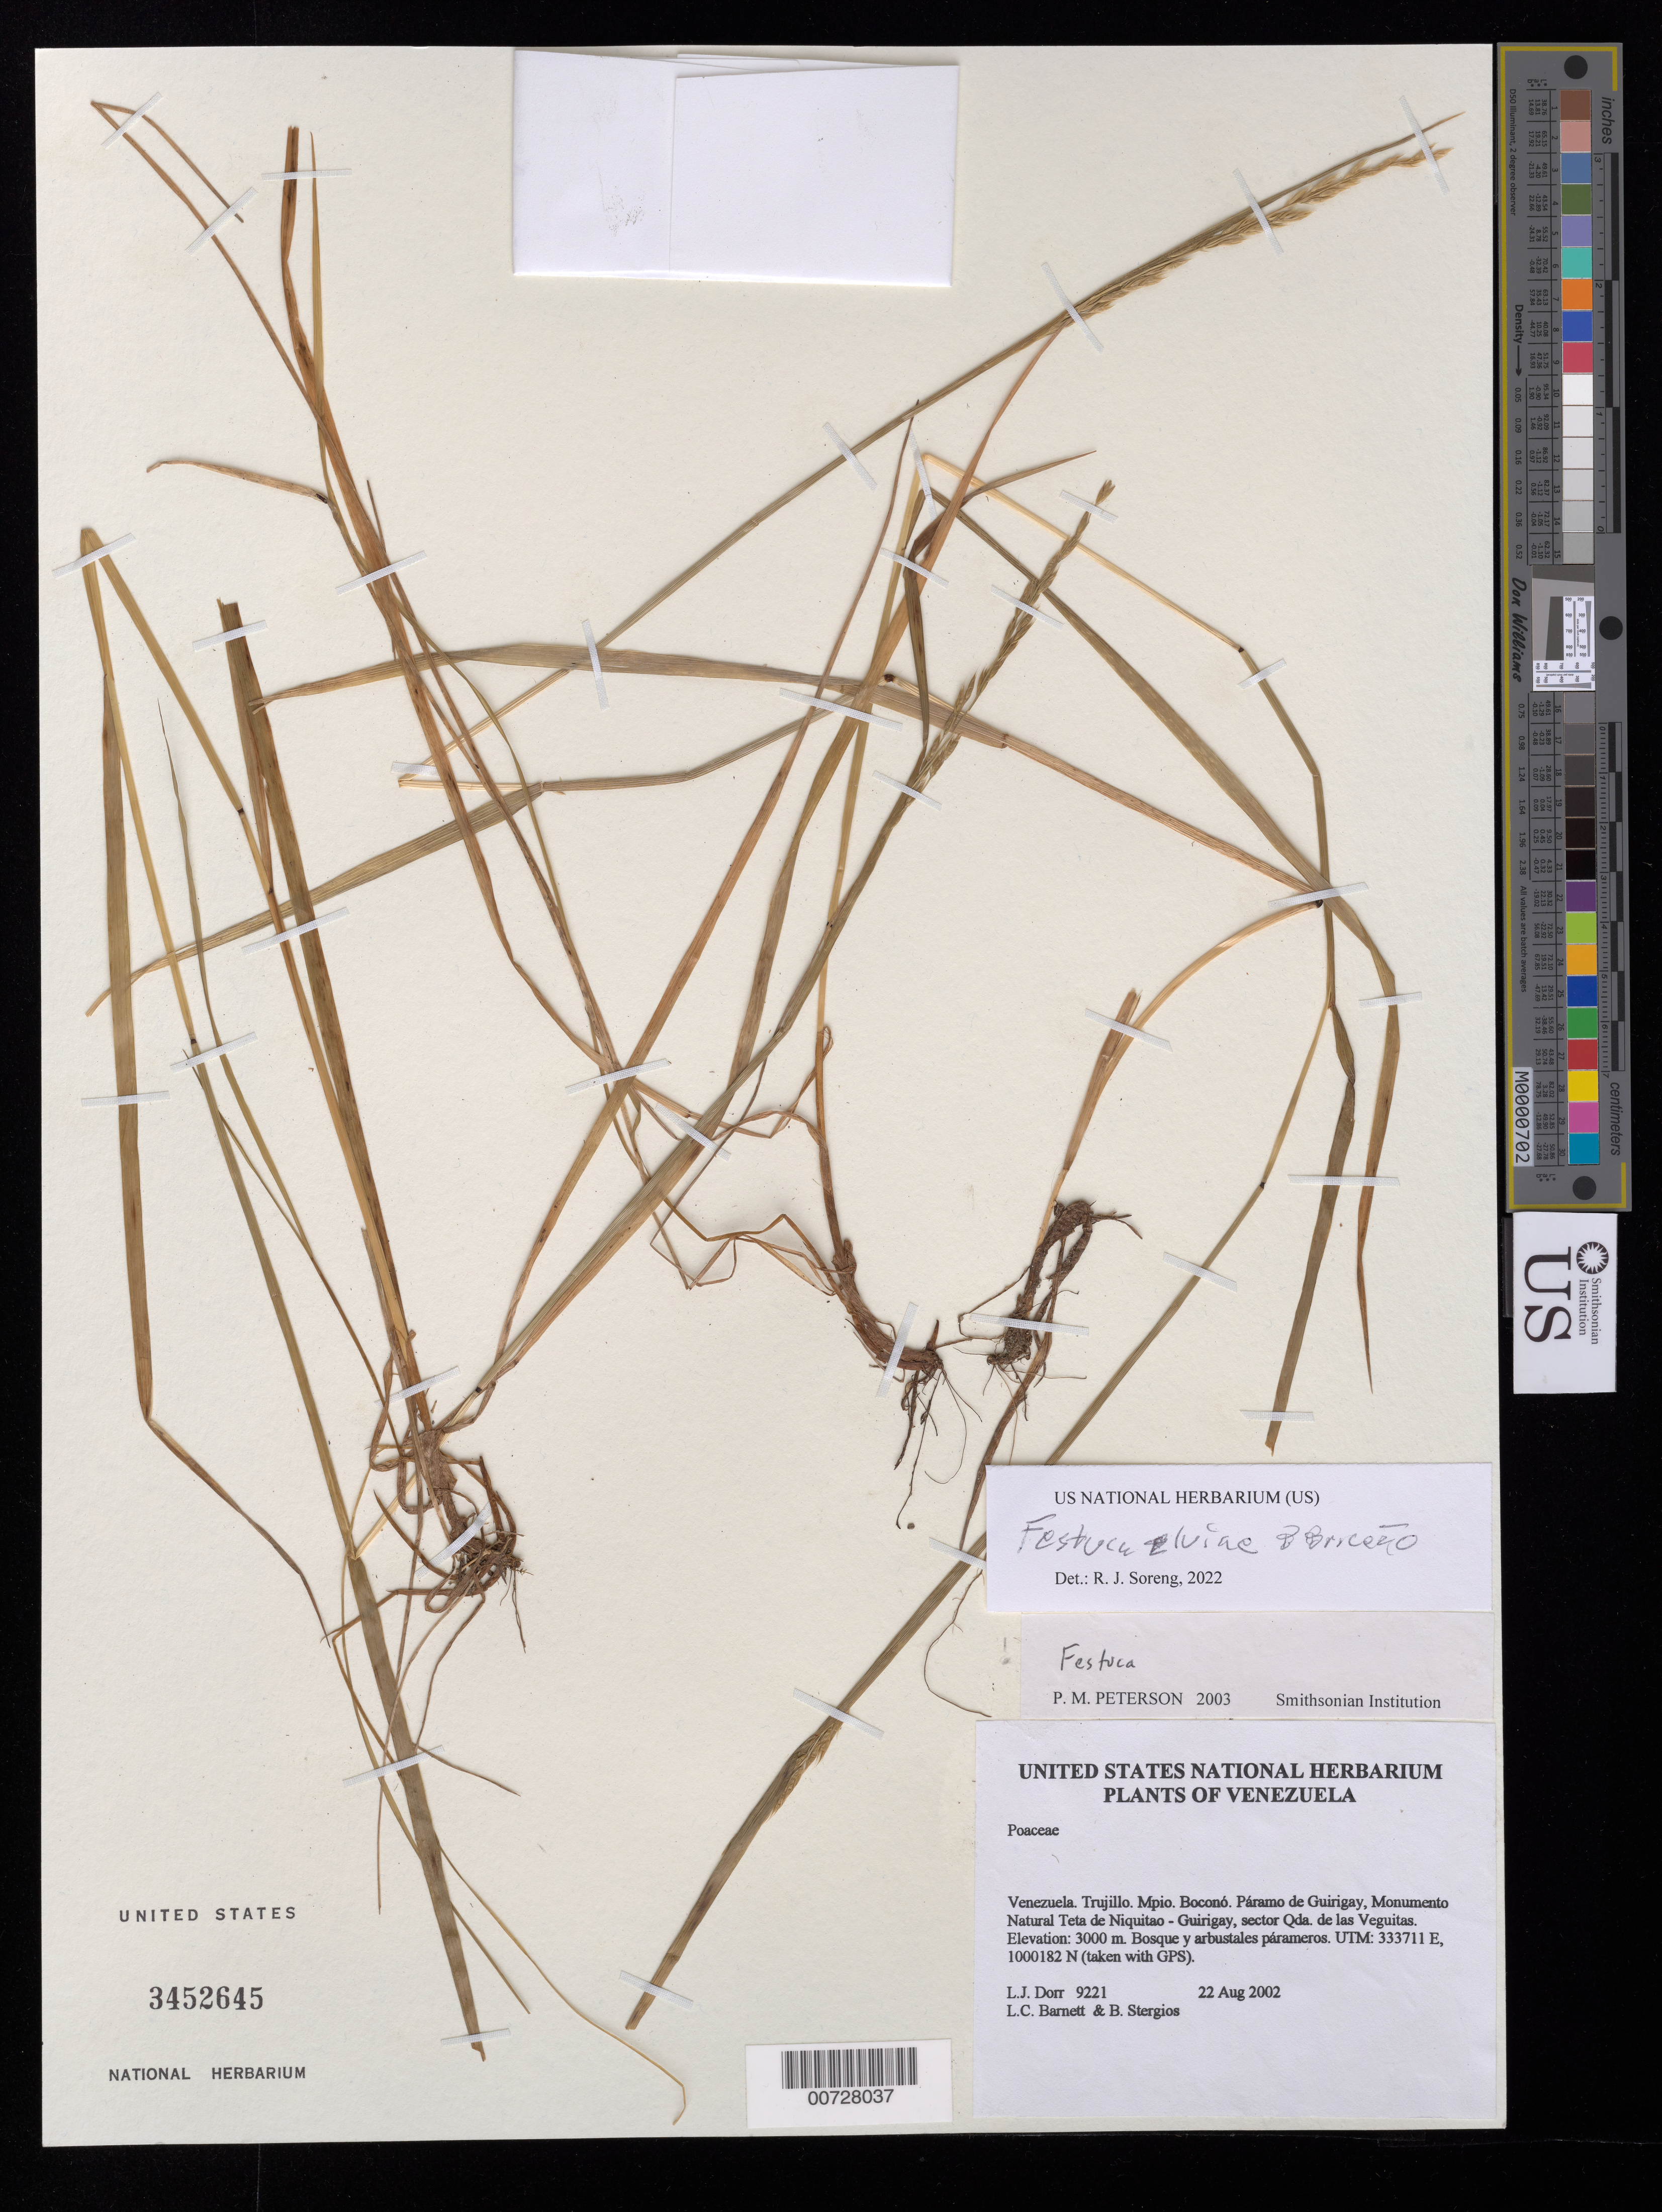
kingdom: Plantae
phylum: Tracheophyta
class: Liliopsida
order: Poales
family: Poaceae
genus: Hesperochloa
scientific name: Hesperochloa elviae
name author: (Briceño)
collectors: L. J. Dorr, L. C. Barnett & B. G. Stergios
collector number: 9221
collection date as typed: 22 Aug 2002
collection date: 2002-08-22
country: Venezuela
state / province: Trujillo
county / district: Boconó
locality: Páramo de Guirigay, Monumento Natural Teta de Niquitao - Guirigay, sector Las Veguitas.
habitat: Bosque y arbustales párameros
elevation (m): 3000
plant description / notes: PORT, US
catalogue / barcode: US 3452645